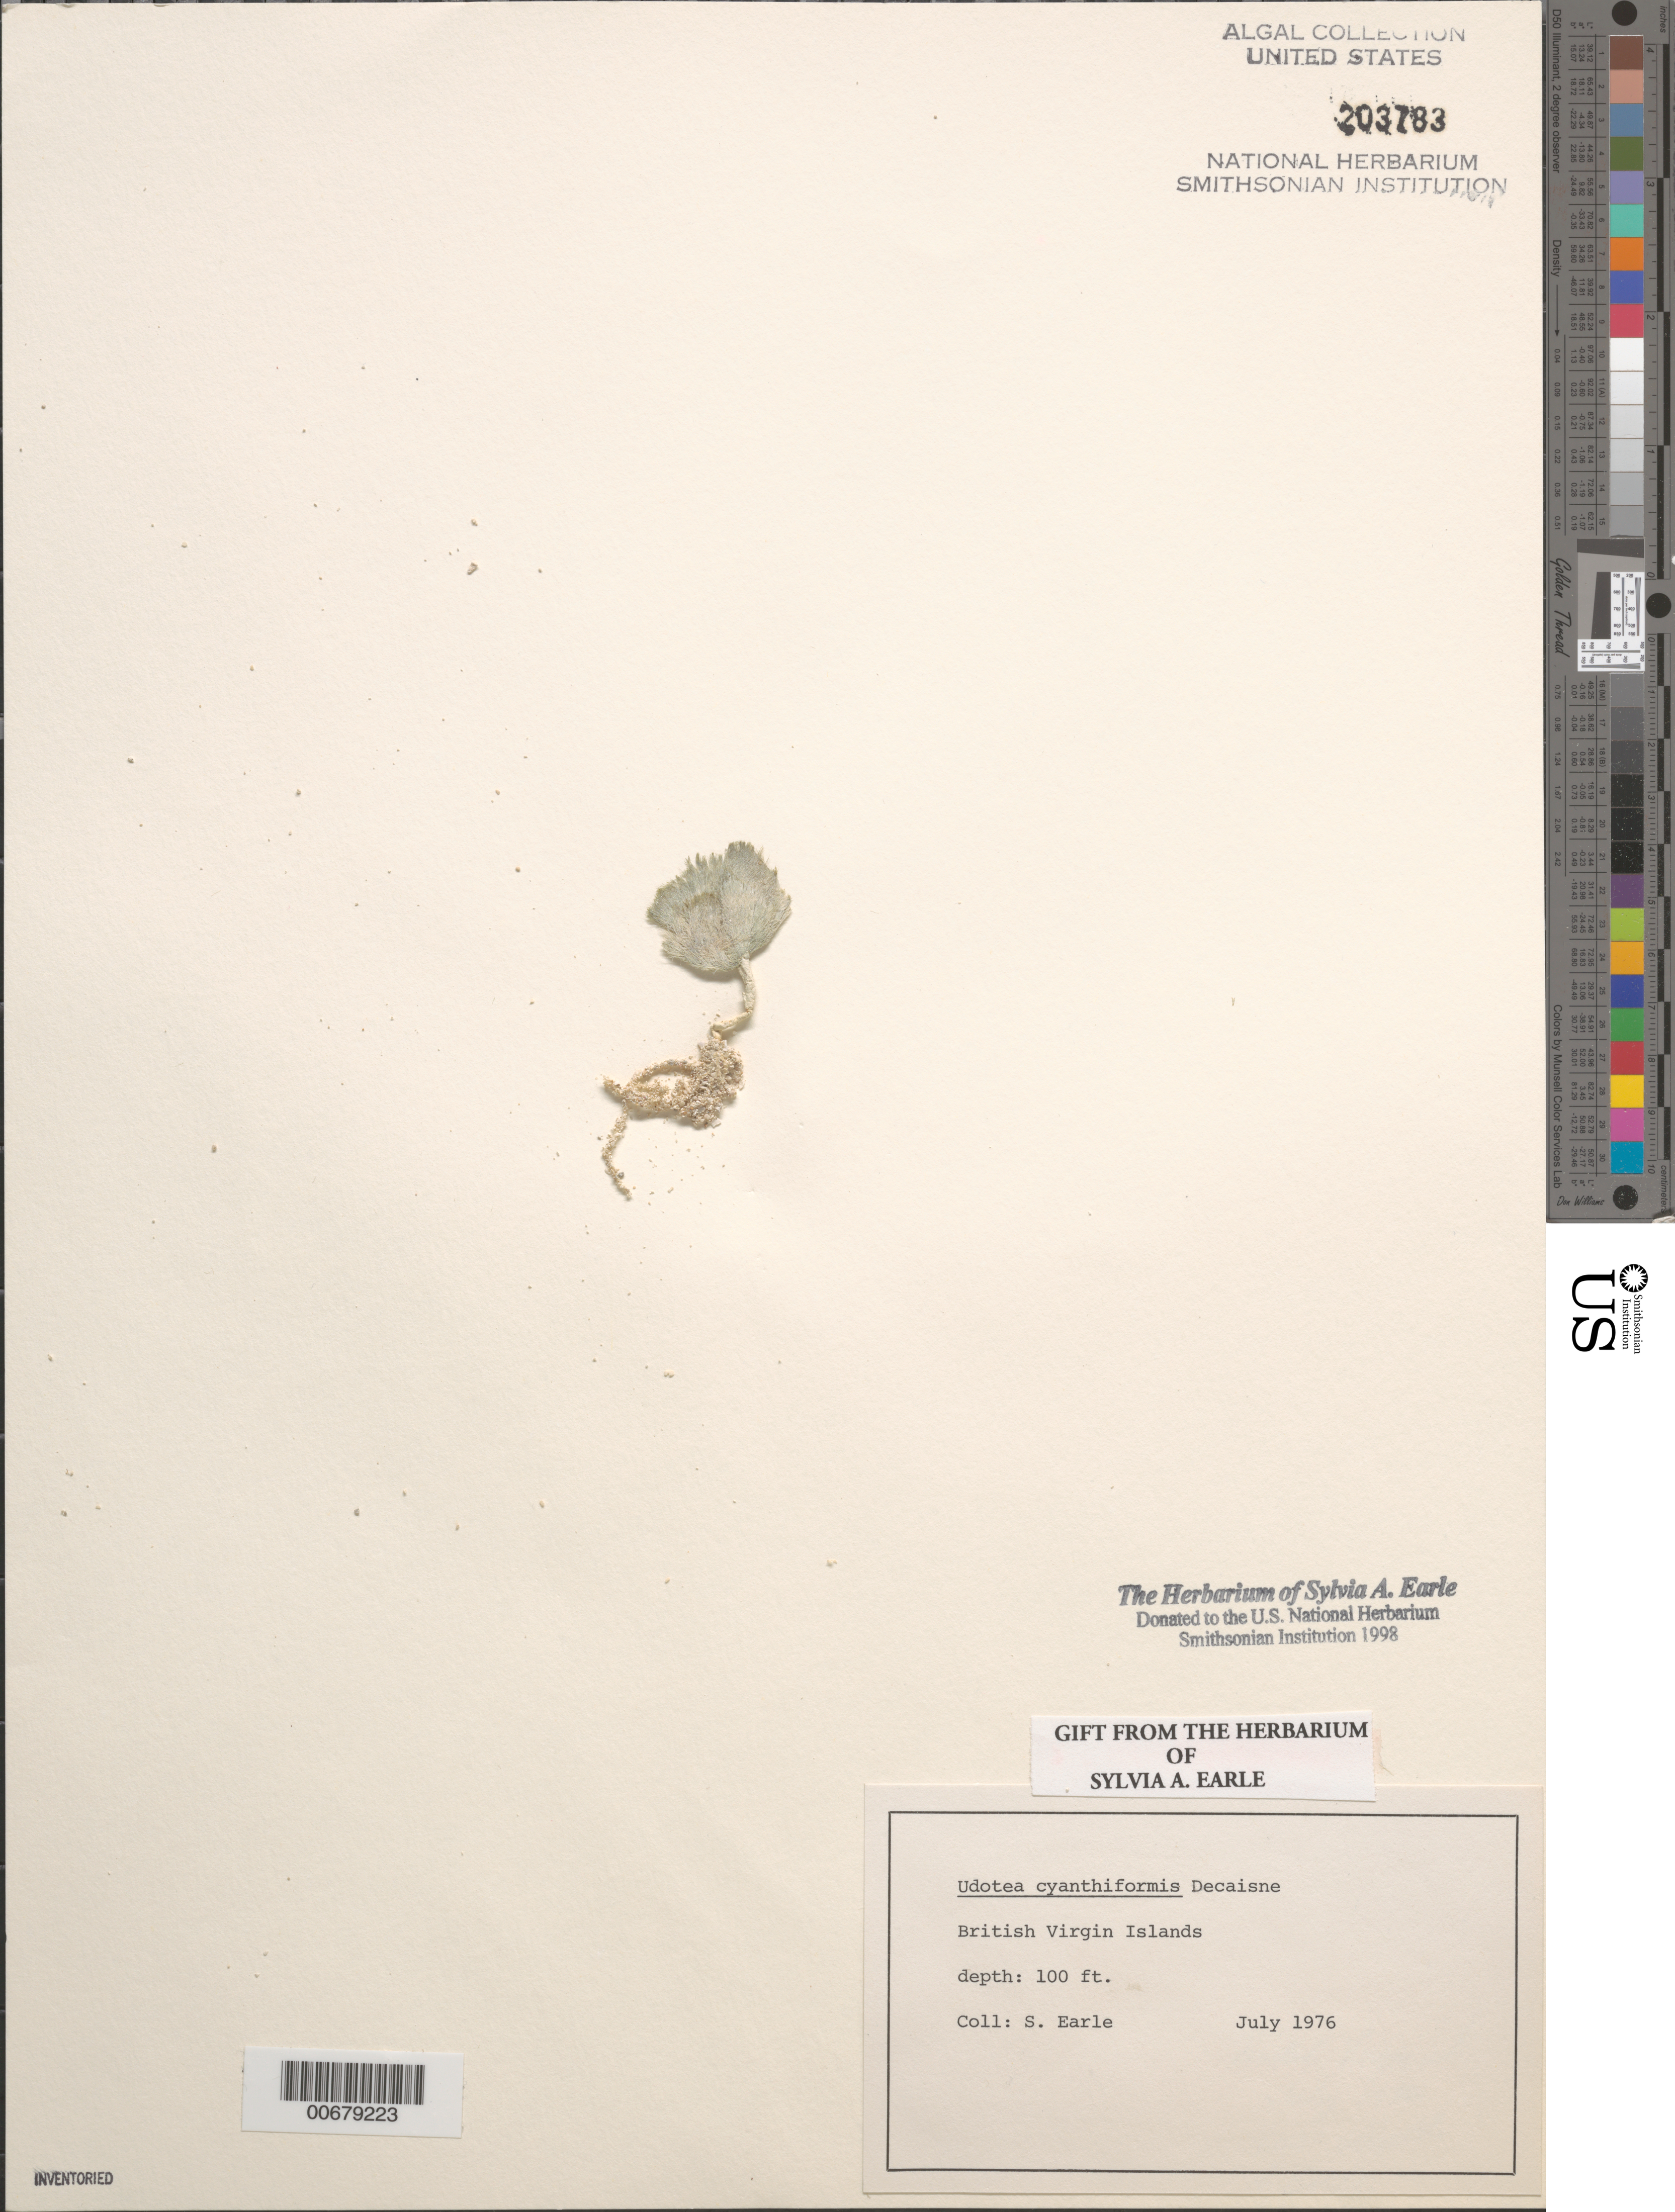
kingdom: Plantae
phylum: Chlorophyta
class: Ulvophyceae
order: Bryopsidales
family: Udoteaceae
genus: Udotea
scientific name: Udotea cyathiformis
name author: Decne.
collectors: S. A. Earle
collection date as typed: Jul 1976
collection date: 1976-07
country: British Virgin Islands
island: Virgin Islands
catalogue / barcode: US 203783